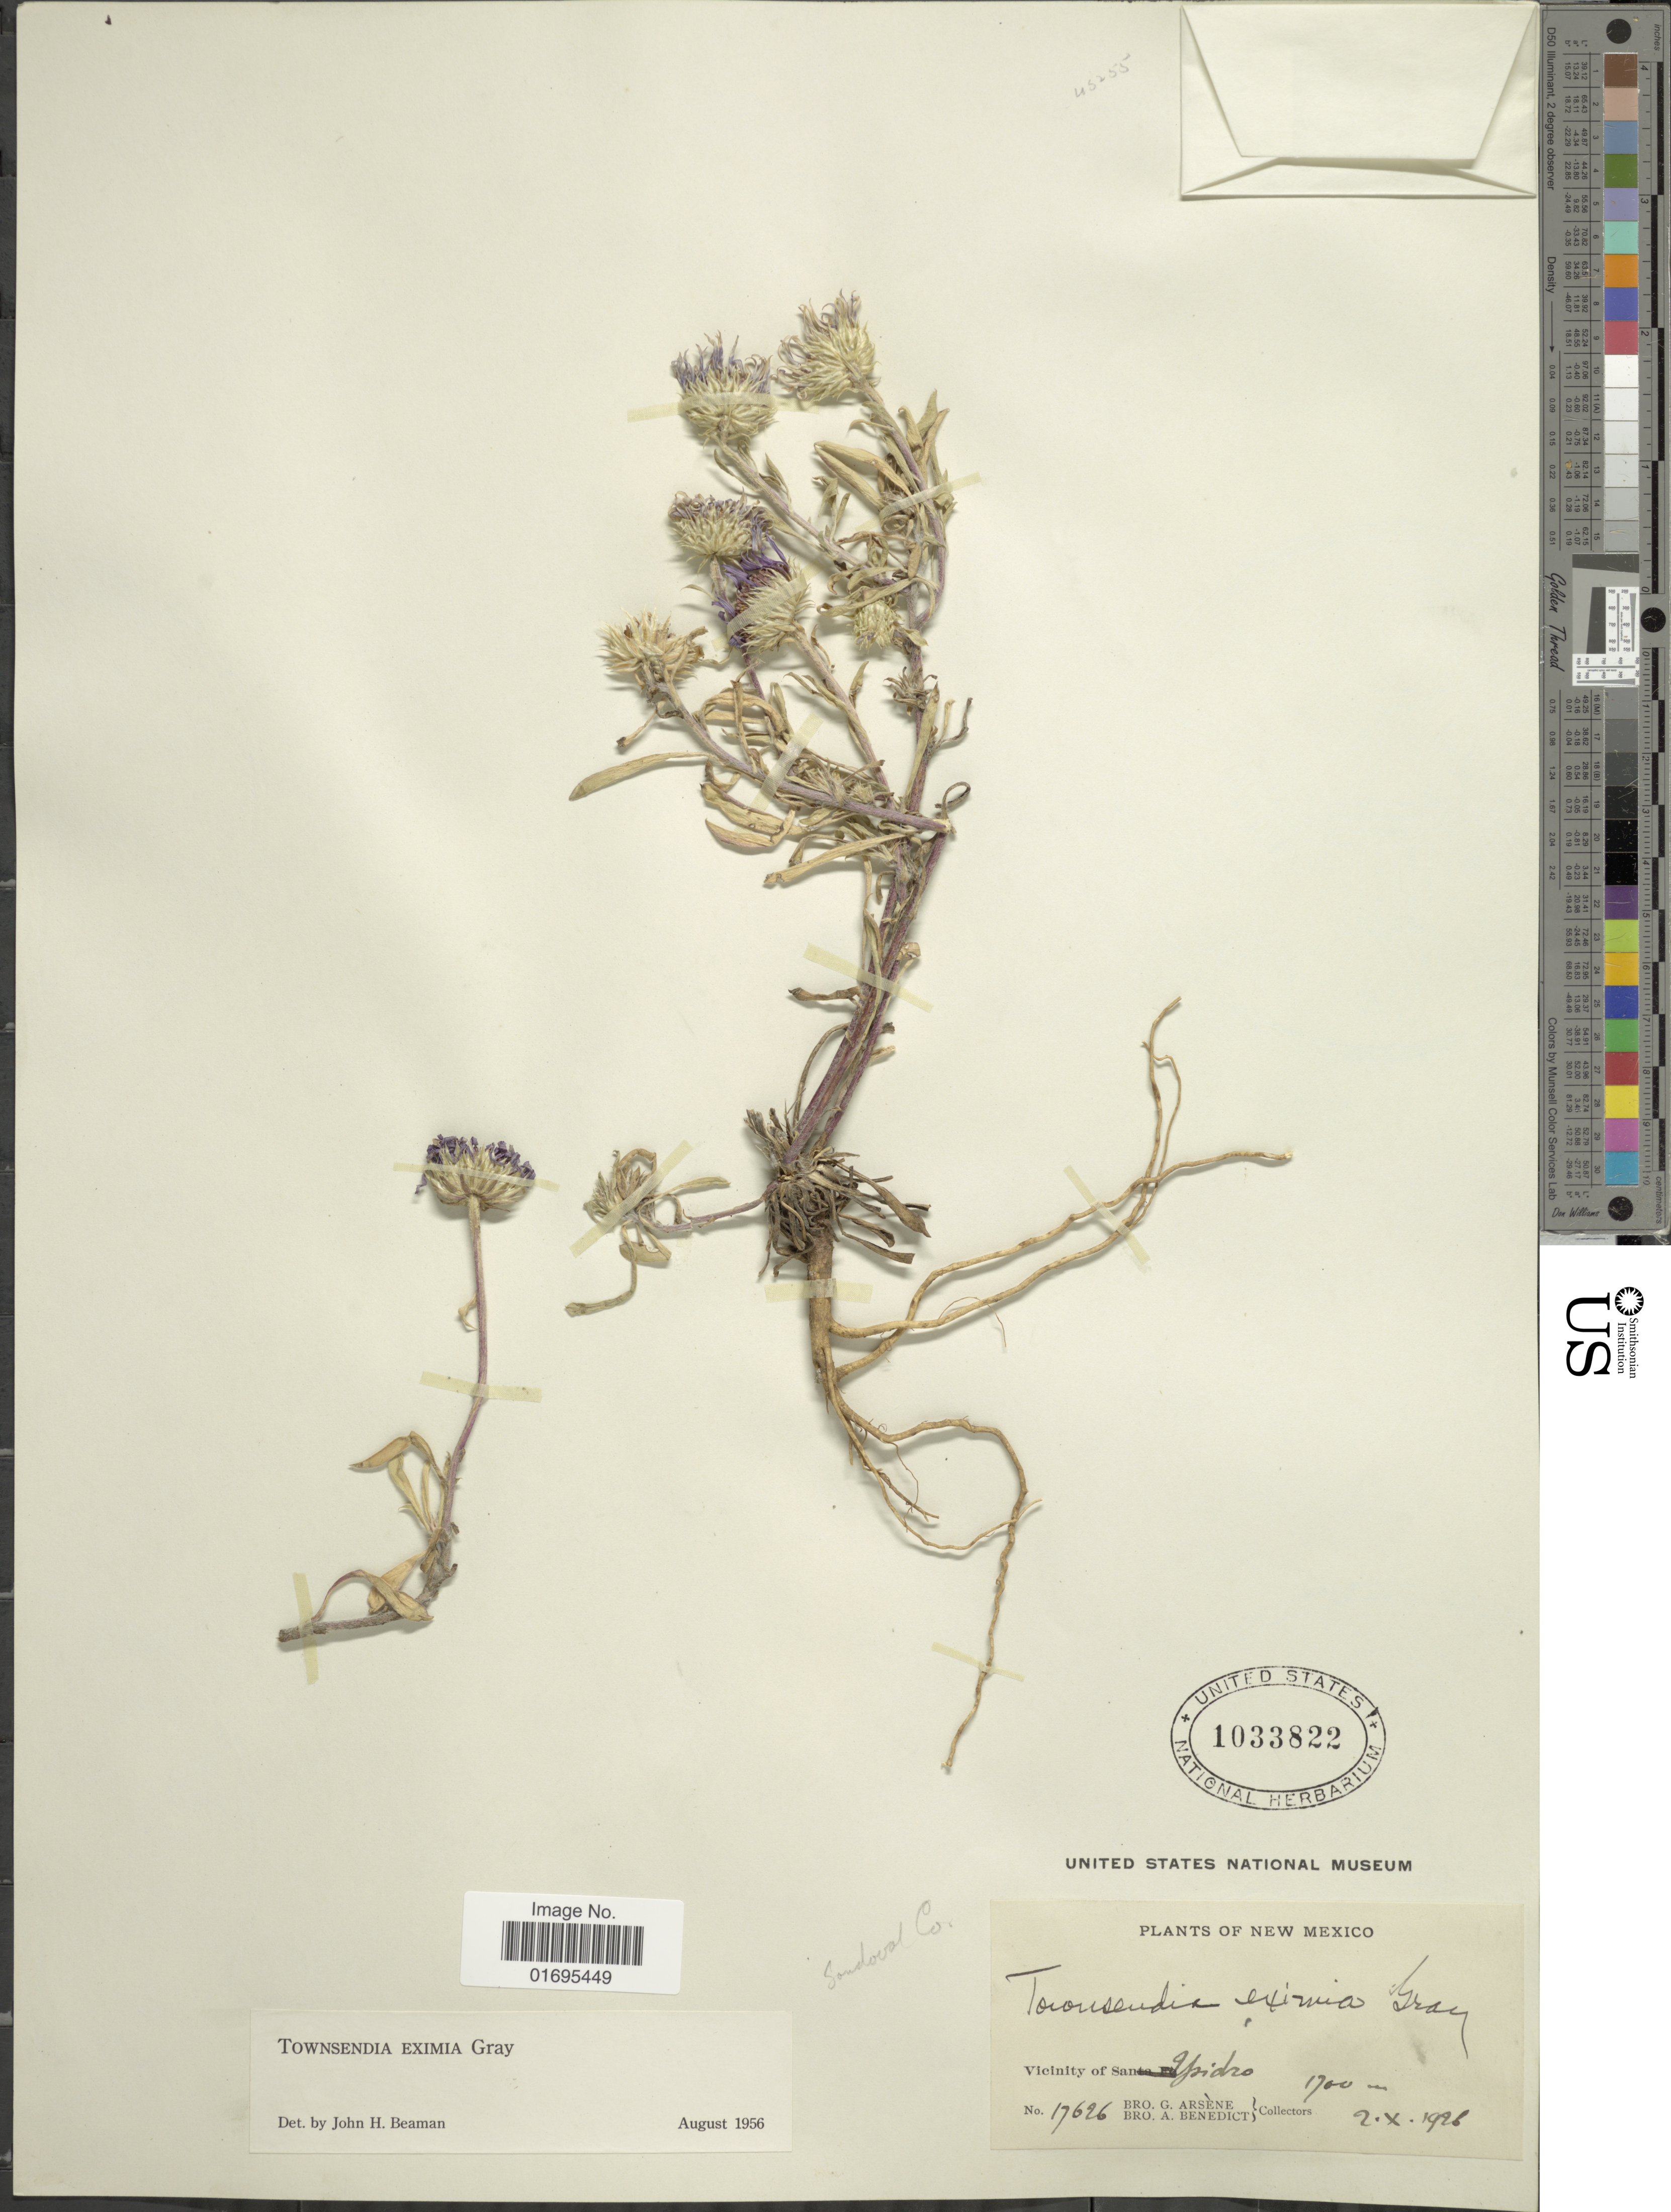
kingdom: Plantae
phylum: Tracheophyta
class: Magnoliopsida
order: Asterales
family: Asteraceae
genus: Townsendia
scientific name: Townsendia eximia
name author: A. Gray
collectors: Bro. G. Arsène & B. Ayers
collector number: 17626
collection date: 1926-10-02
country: United States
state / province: New Mexico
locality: Vicinity of San Ysidro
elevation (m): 1700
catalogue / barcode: US 1033822